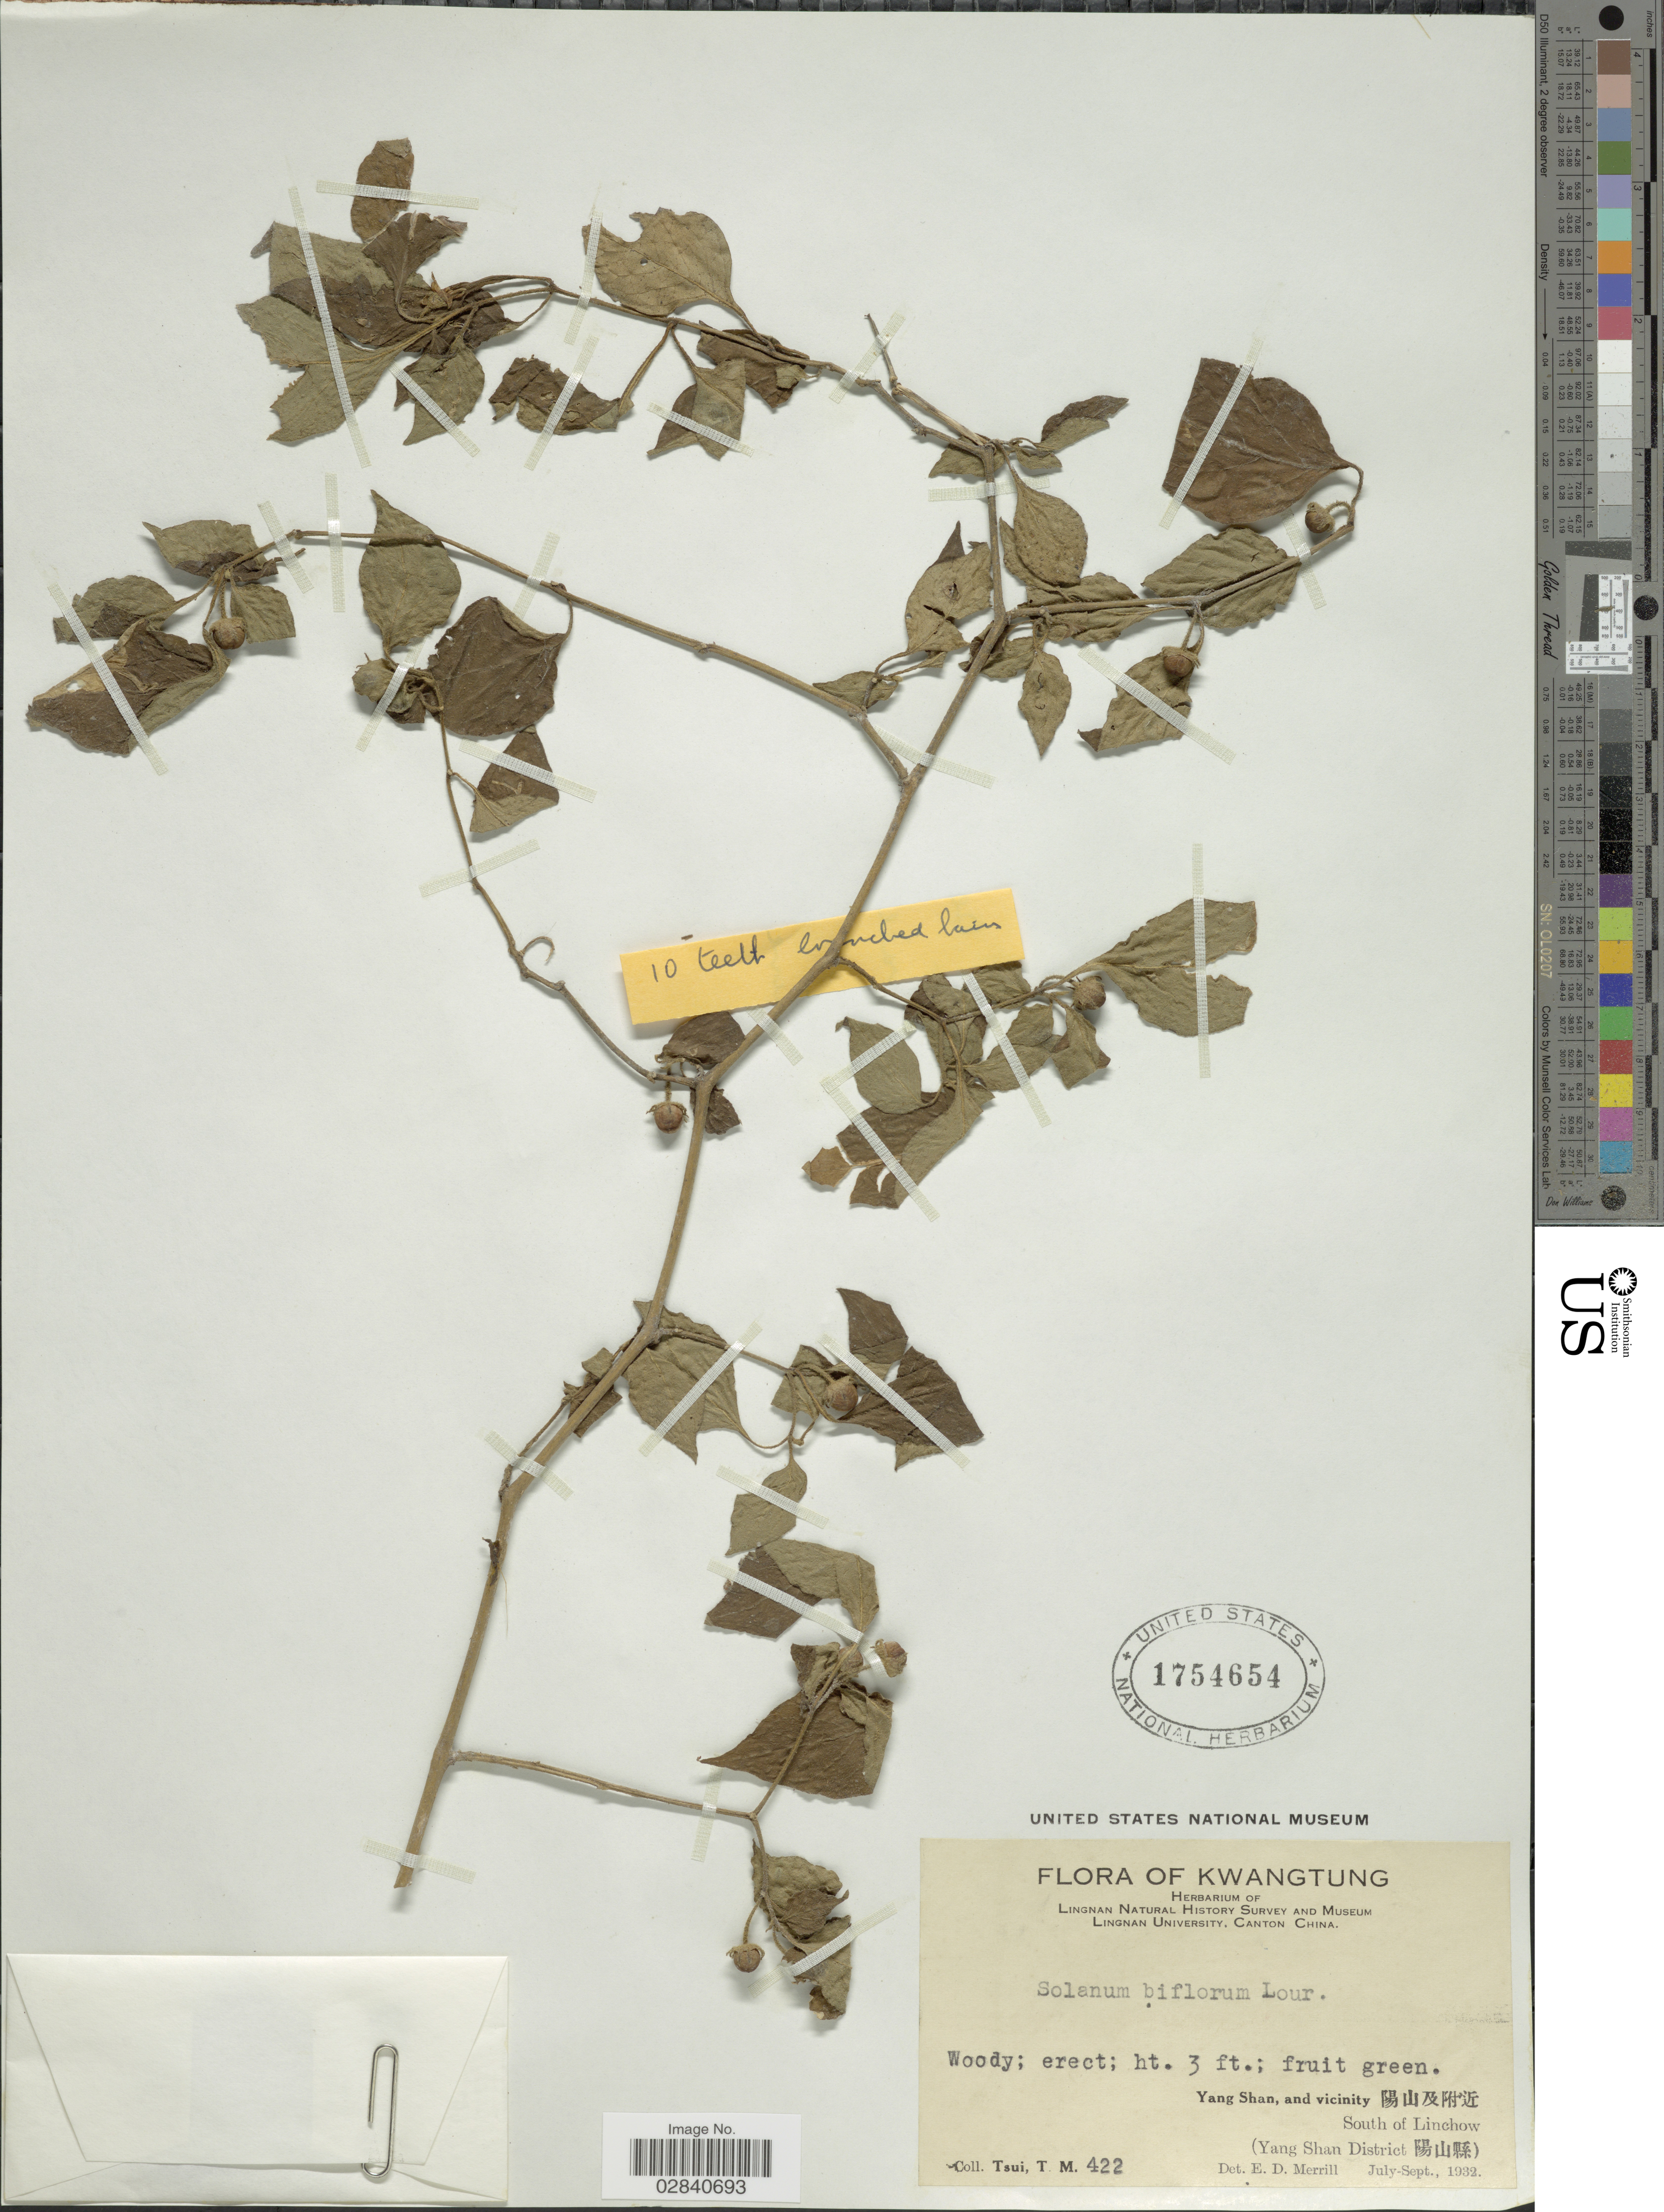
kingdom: Plantae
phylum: Tracheophyta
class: Magnoliopsida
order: Solanales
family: Solanaceae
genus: Lycianthes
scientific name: Lycianthes biflora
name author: (Lour.) Bitter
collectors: T. Tsui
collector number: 422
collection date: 1932-07/1932-09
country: China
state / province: Guangdong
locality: Kwangtung. Yang Shan, and vicinity. South of Linchow (Yang Shan District).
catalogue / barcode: US 1754654